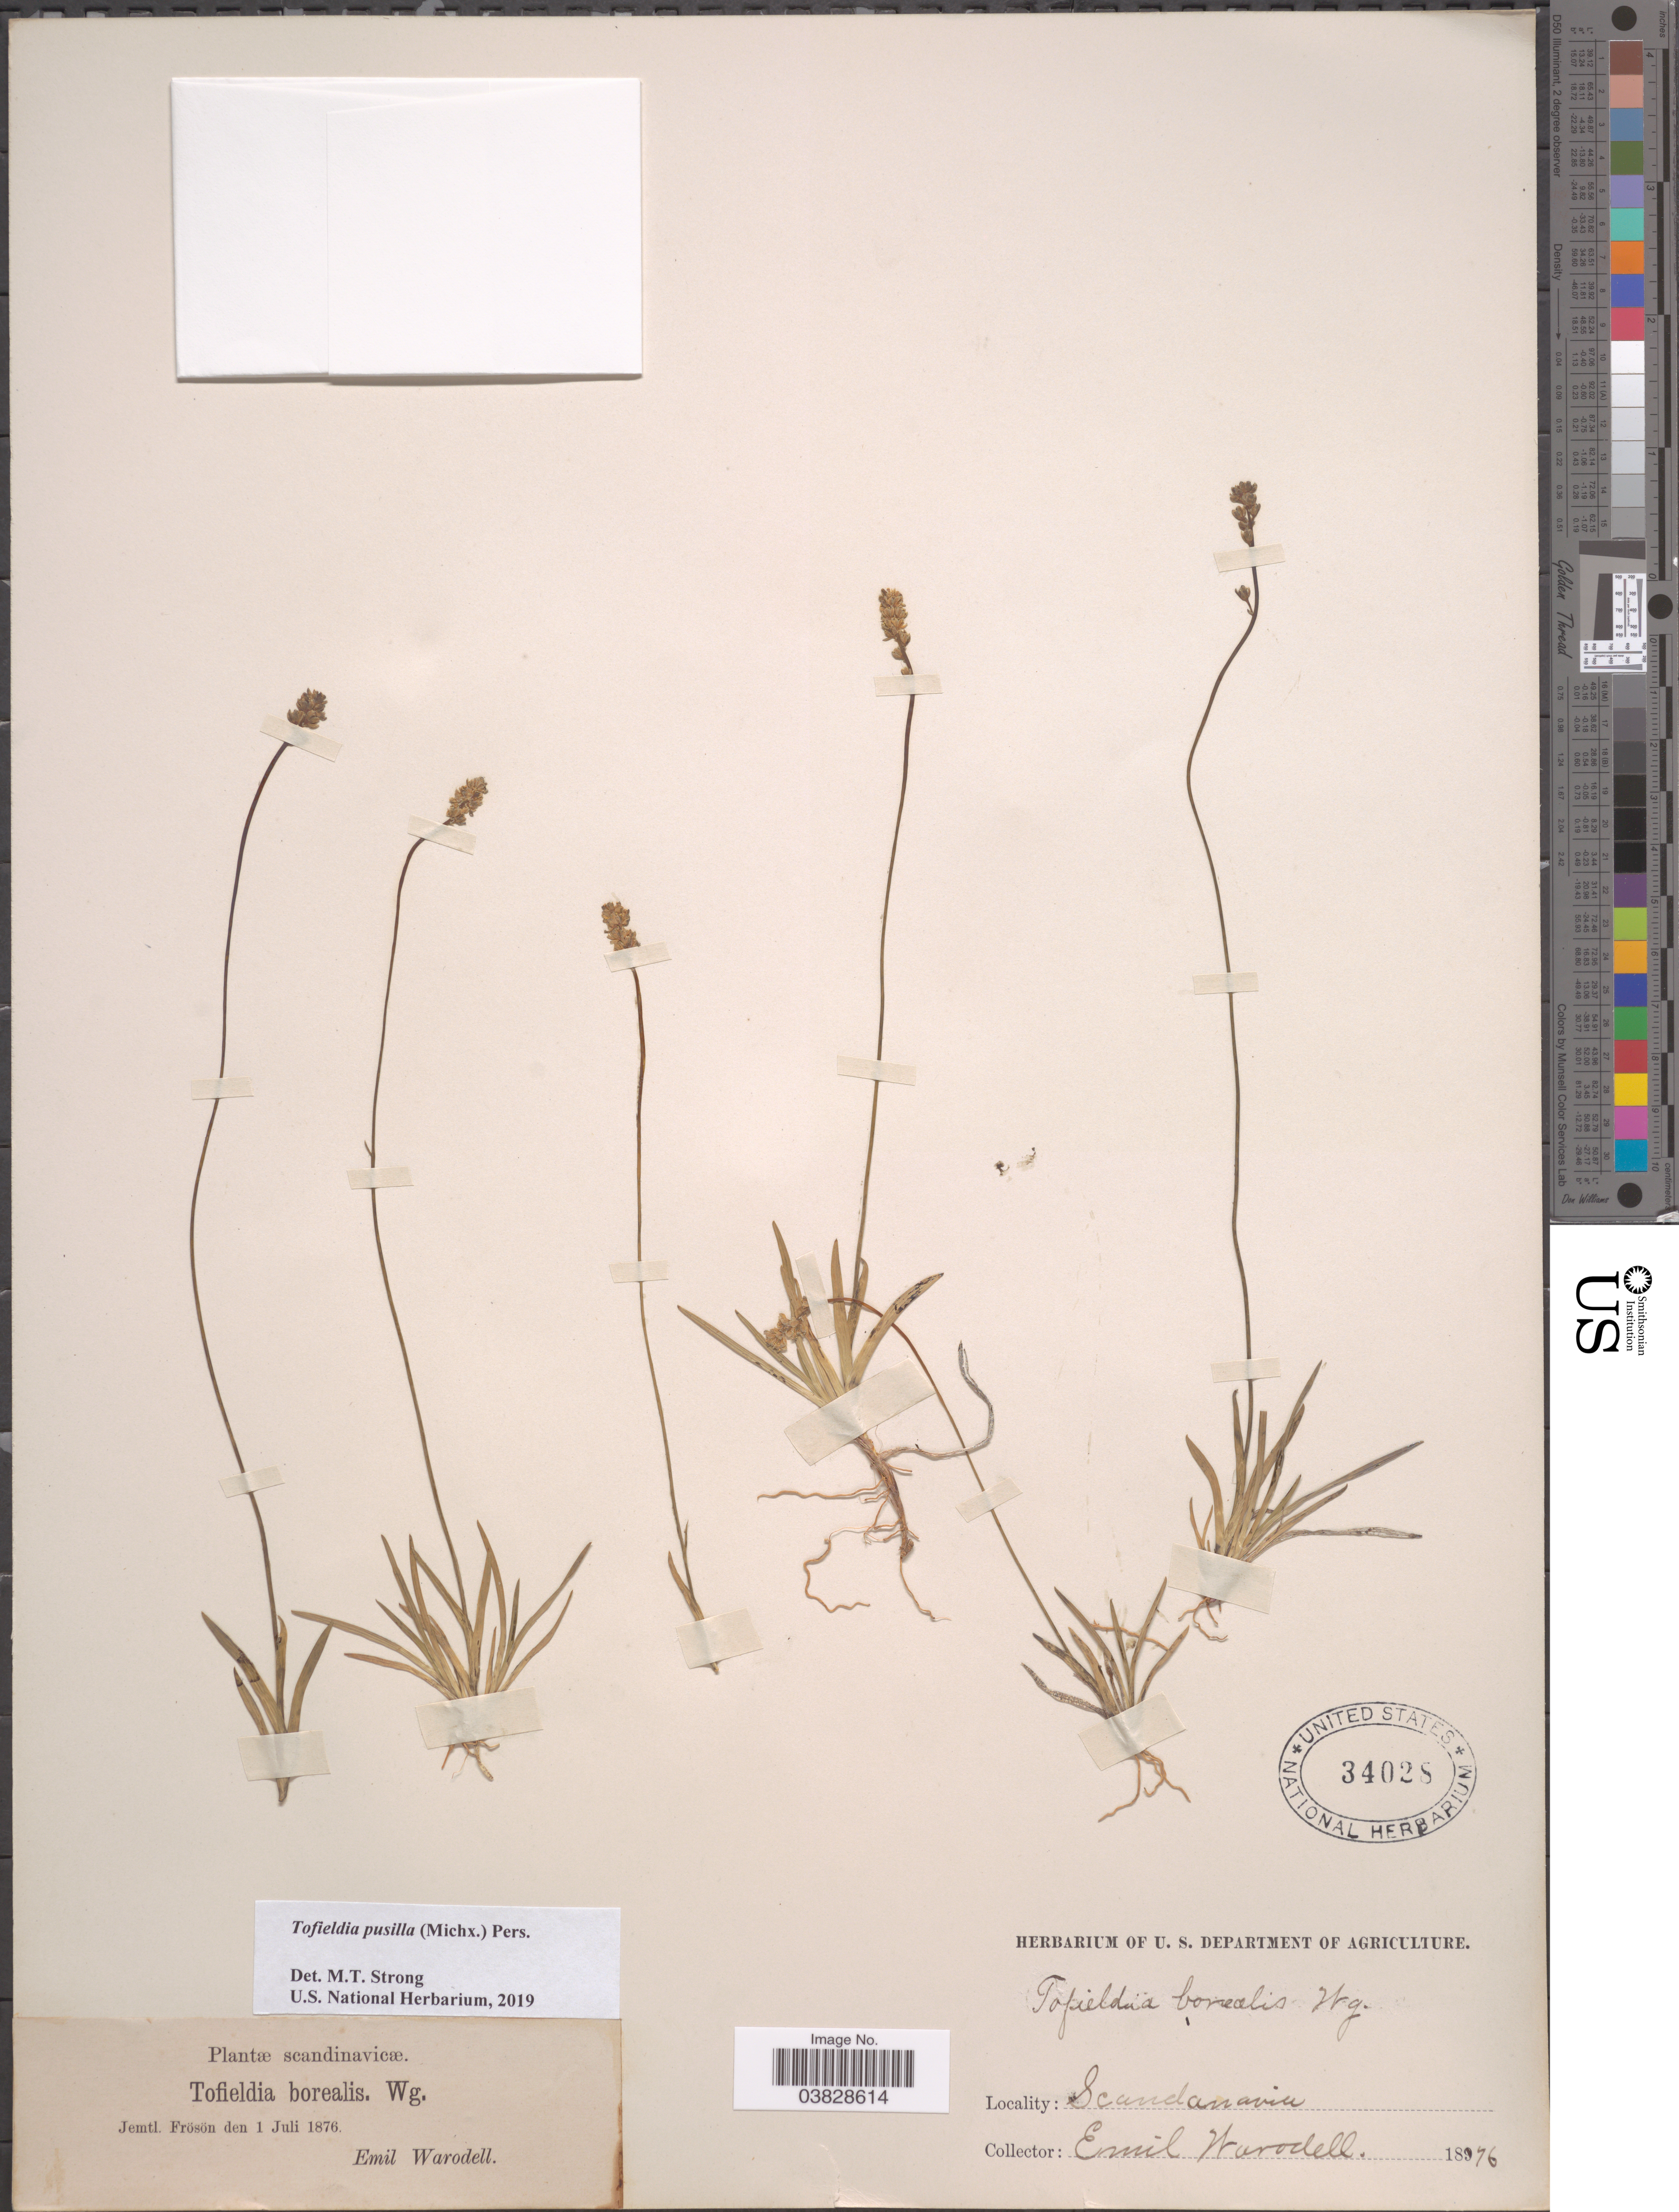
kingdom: Plantae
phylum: Tracheophyta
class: Liliopsida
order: Alismatales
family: Tofieldiaceae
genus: Tofieldia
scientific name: Tofieldia pusilla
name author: (Michx.) Pers.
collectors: E. Warodell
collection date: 1876-07-01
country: Sweden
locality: Scandinavicæ. Jemtl. Frösön.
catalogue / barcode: US 34028